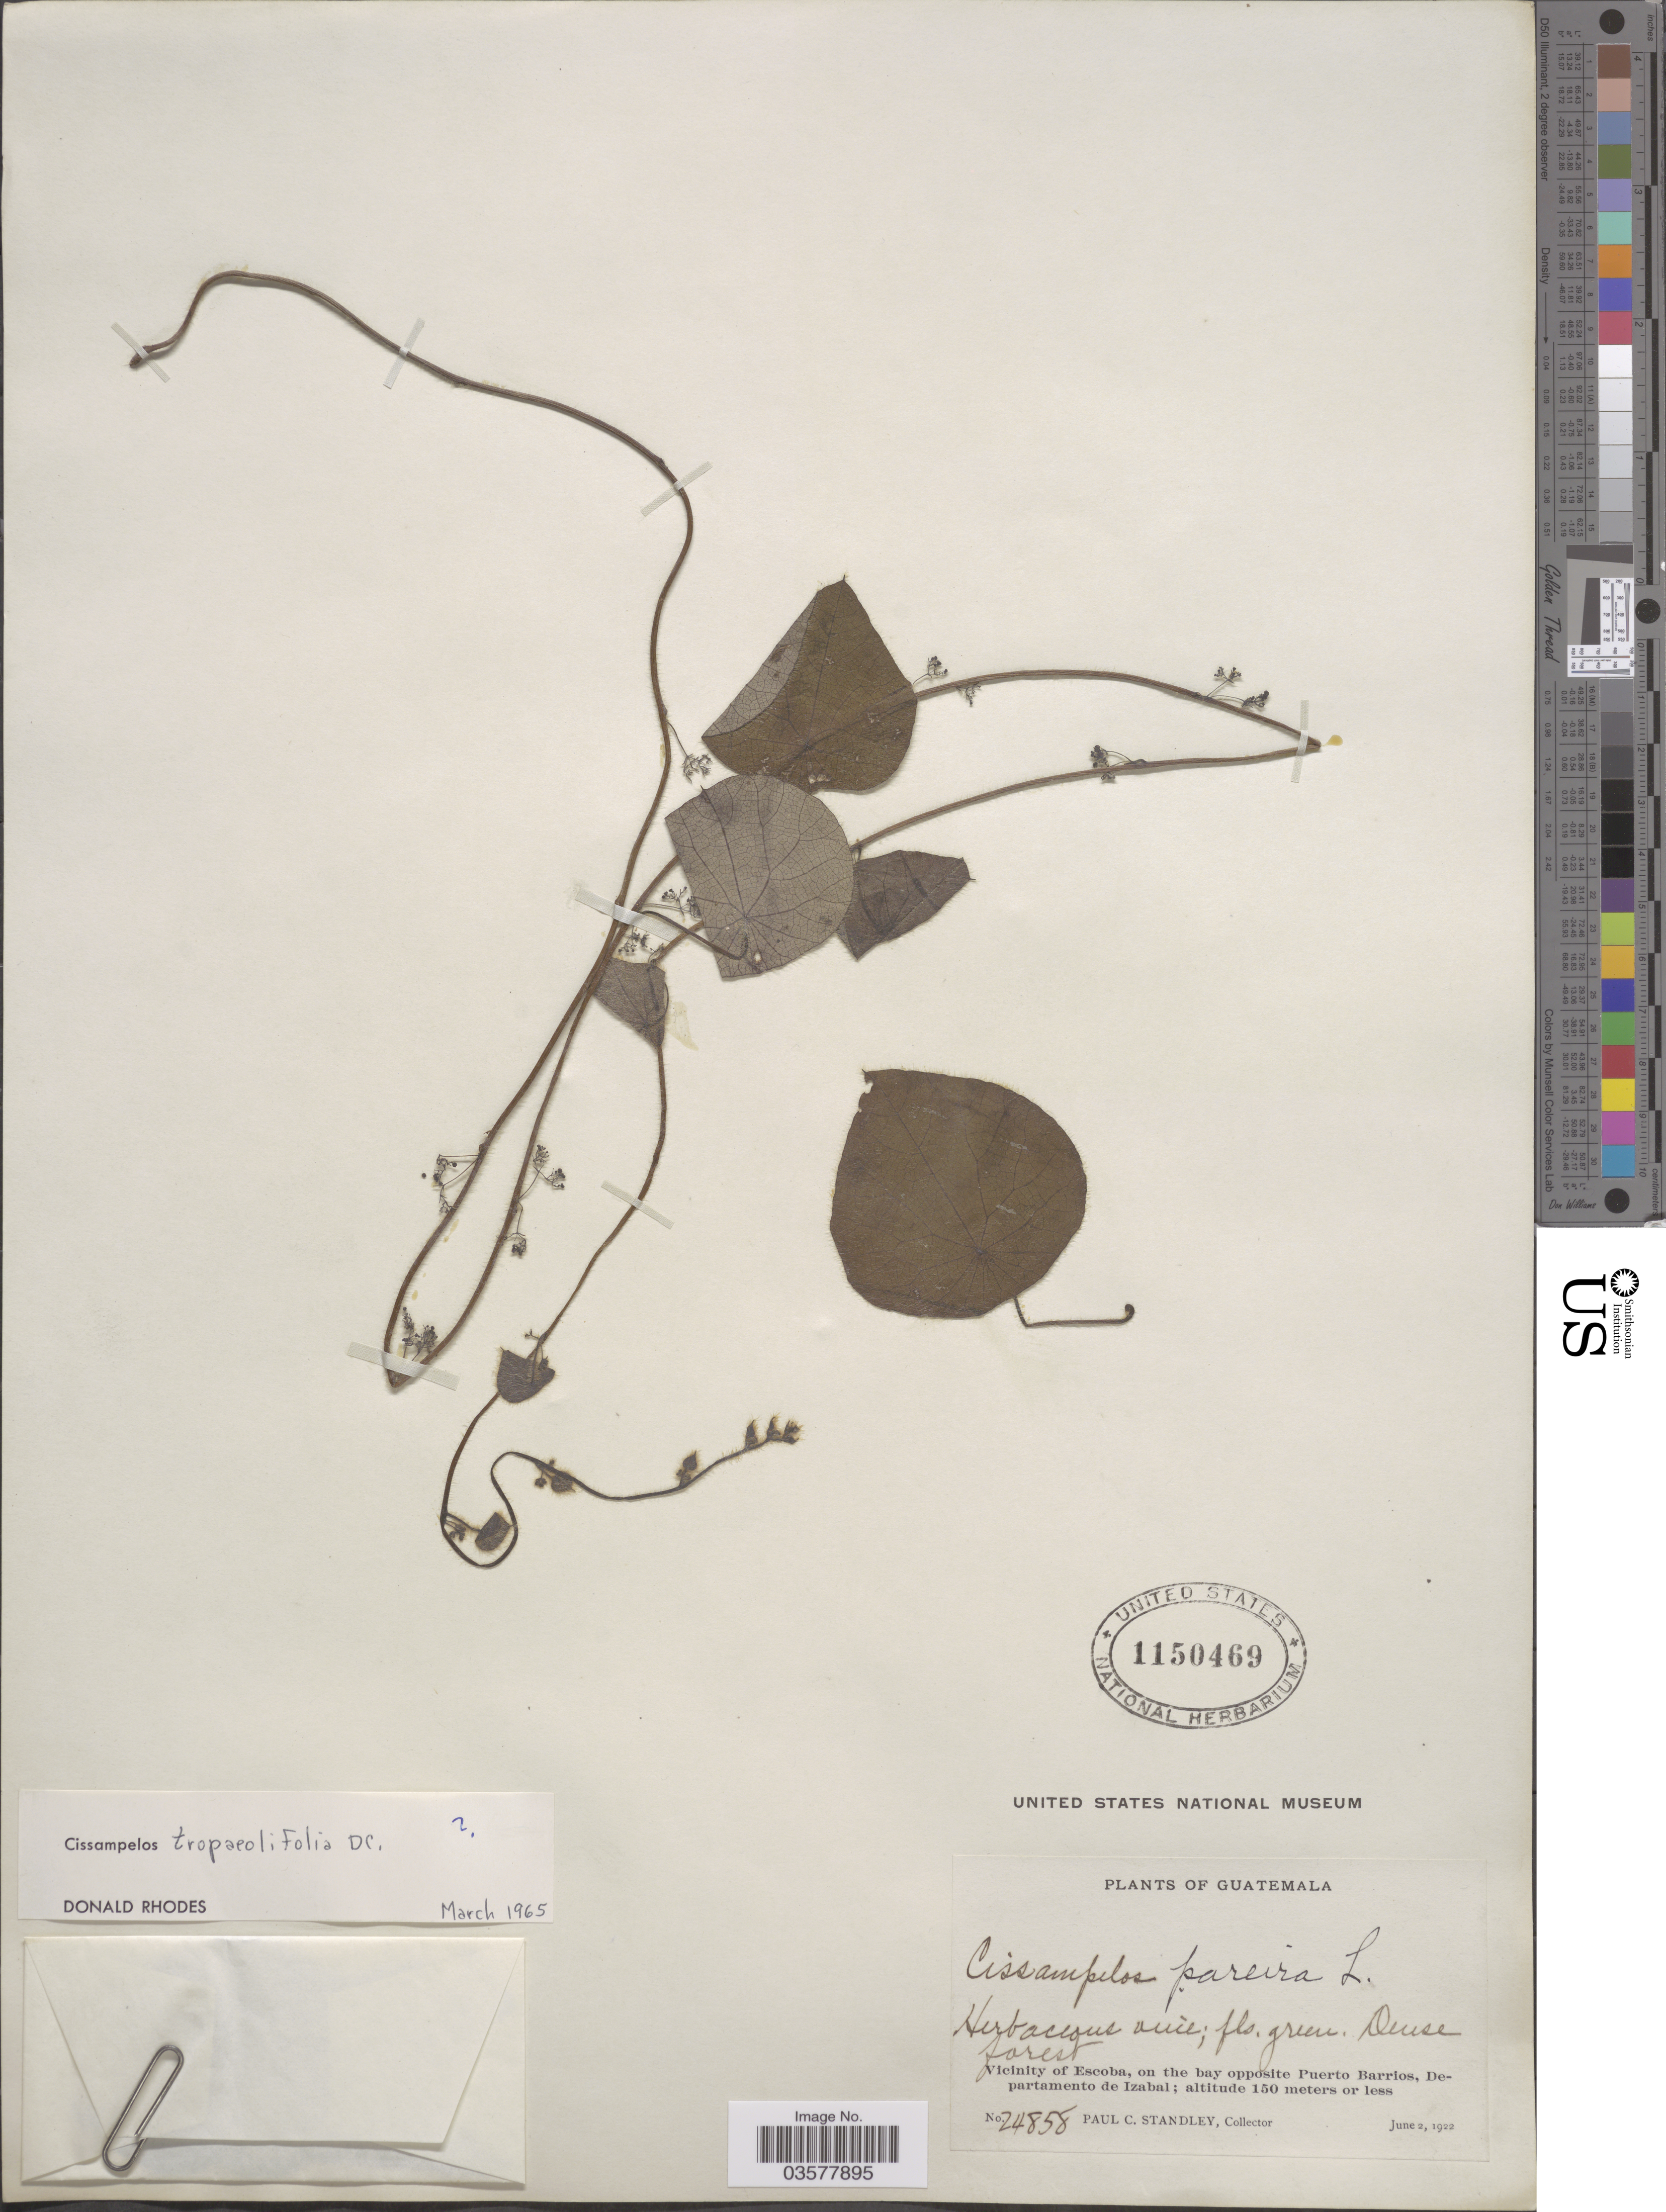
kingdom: Plantae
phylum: Tracheophyta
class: Magnoliopsida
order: Ranunculales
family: Menispermaceae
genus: Cissampelos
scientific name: Cissampelos tropaeolifolia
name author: DC.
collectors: P. C. Standley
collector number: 24858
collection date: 1922-06-02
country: Guatemala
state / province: Izabal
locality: Vicinity of Escoba, on the bay opposite Puerto Barrios, Departamento de Izabal.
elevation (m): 150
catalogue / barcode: US 1150469